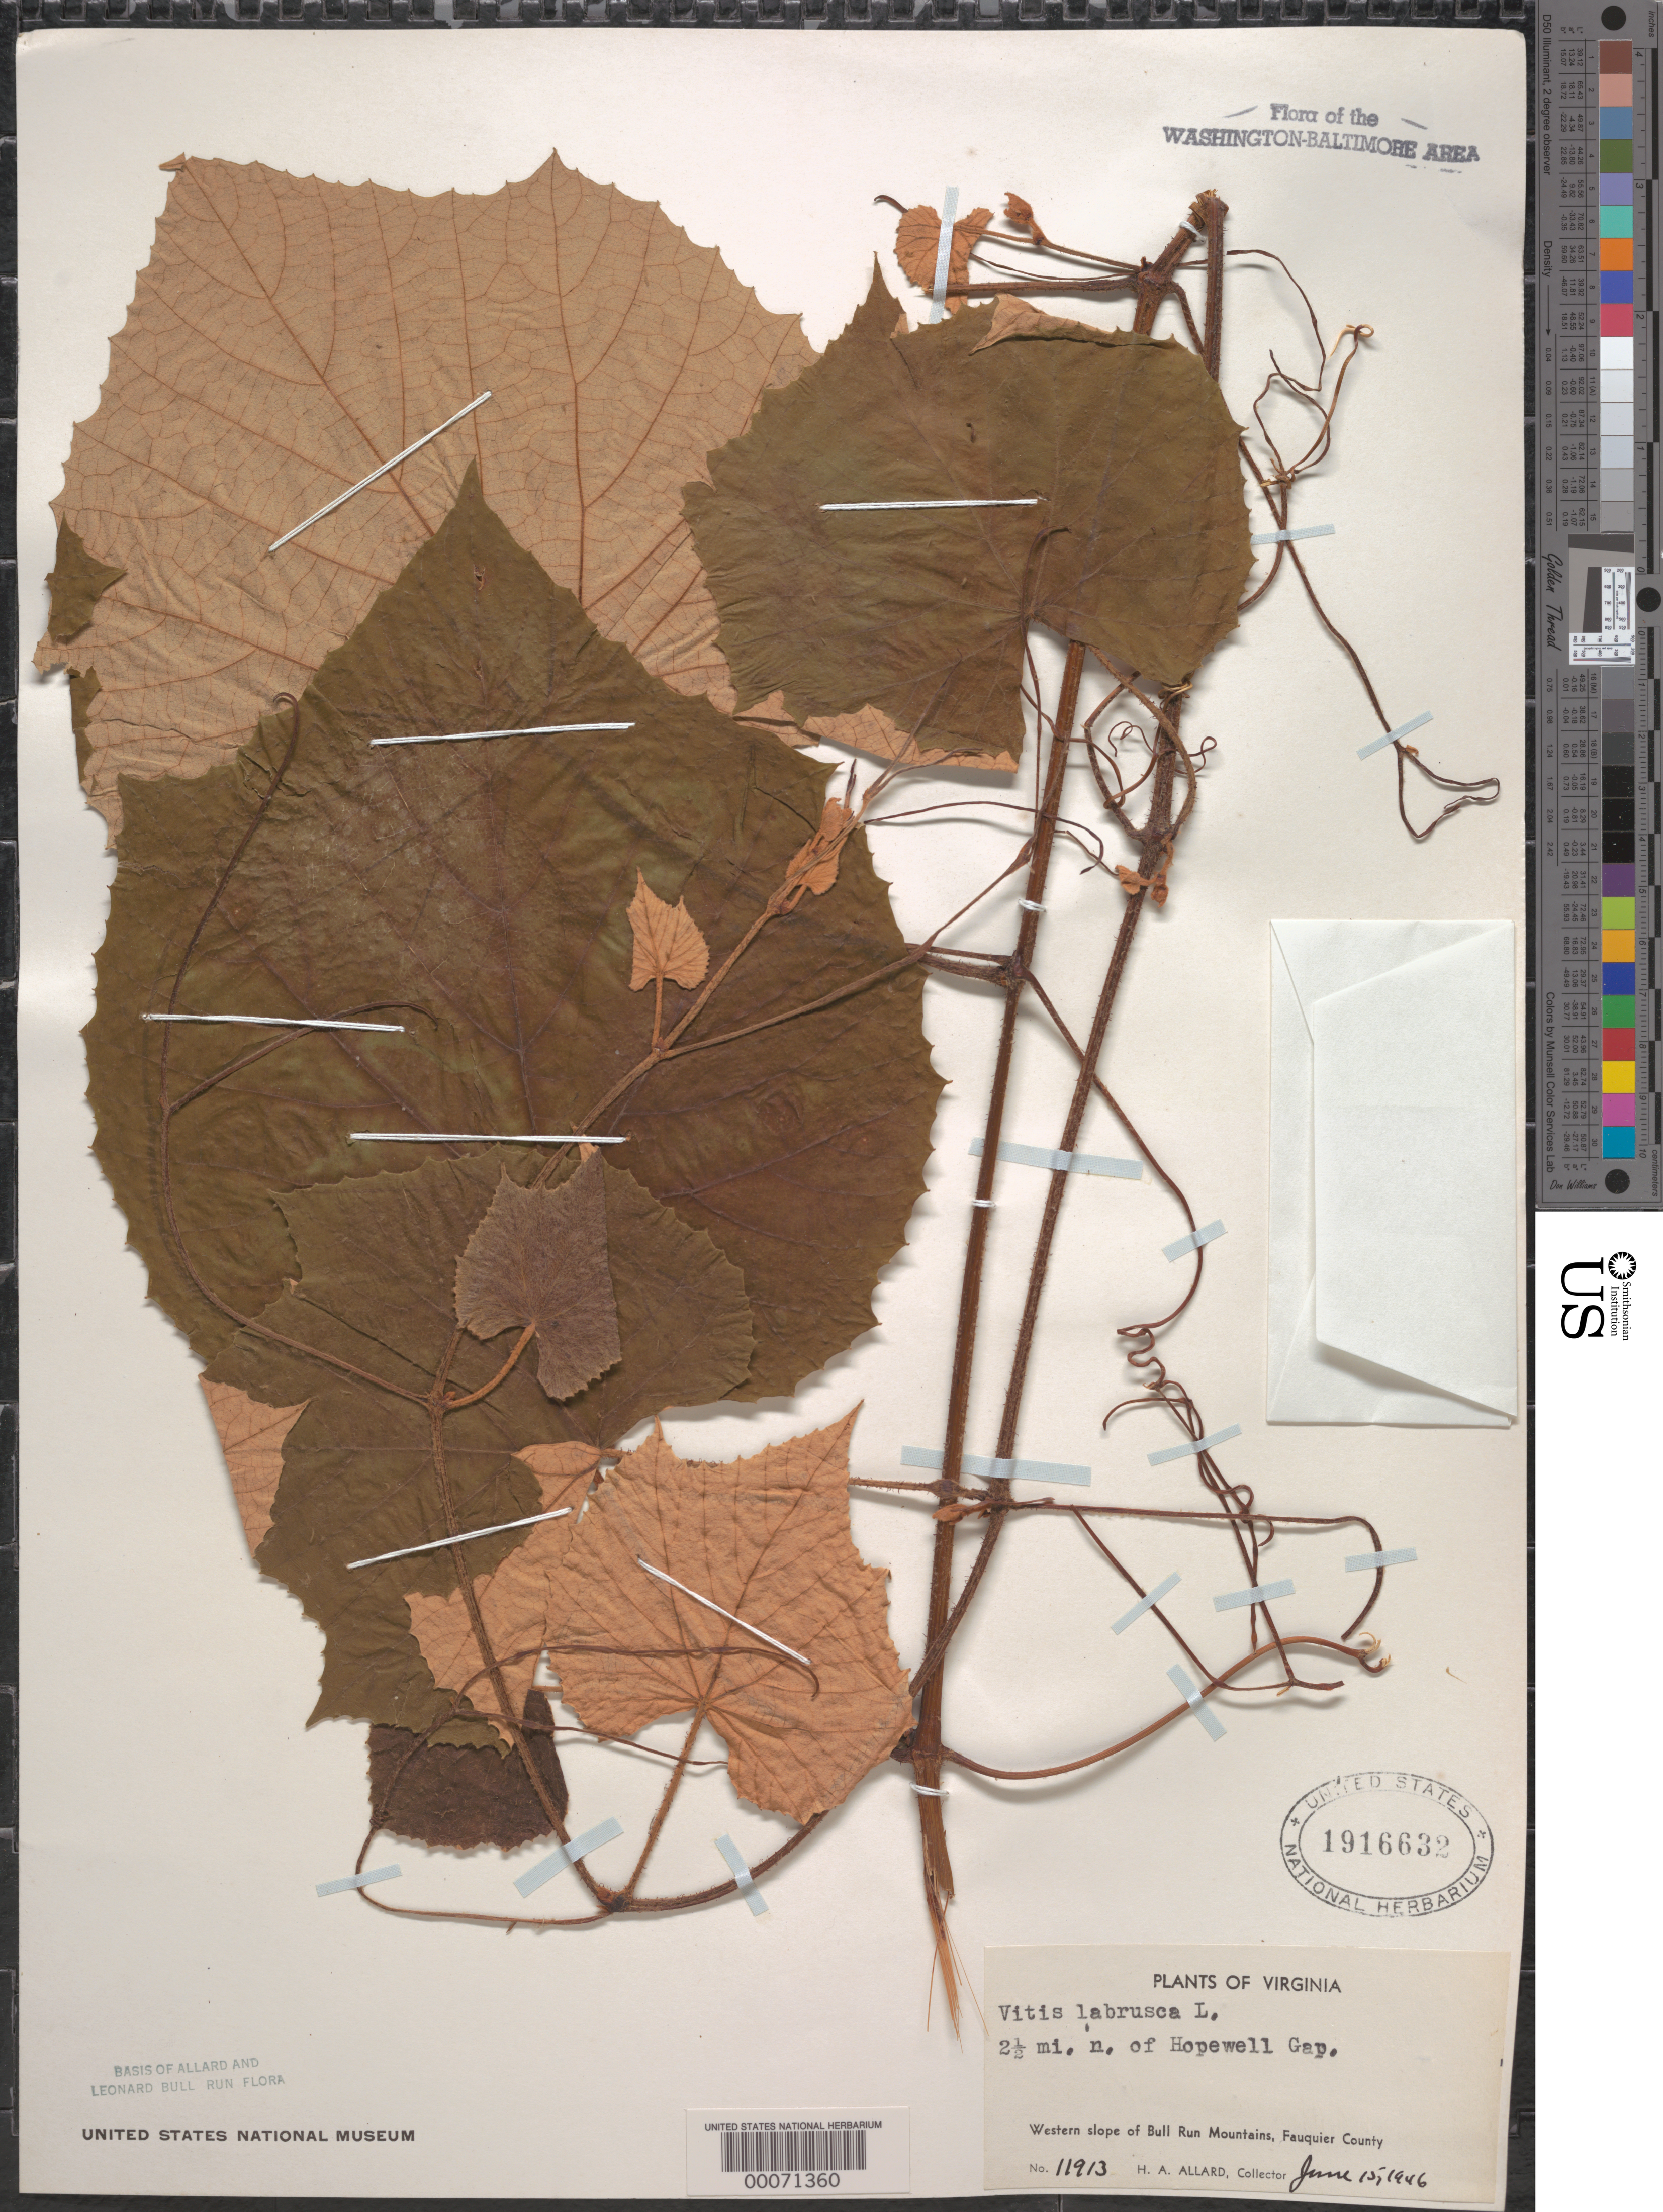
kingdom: Plantae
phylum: Tracheophyta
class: Magnoliopsida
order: Vitales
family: Vitaceae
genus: Vitis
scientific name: Vitis labrusca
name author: L.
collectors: H. A. Allard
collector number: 11913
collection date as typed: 15 Jun 1946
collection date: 1946-06-15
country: United States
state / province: Virginia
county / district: Fauquier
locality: North of Hopewell Gap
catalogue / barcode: US 1916632